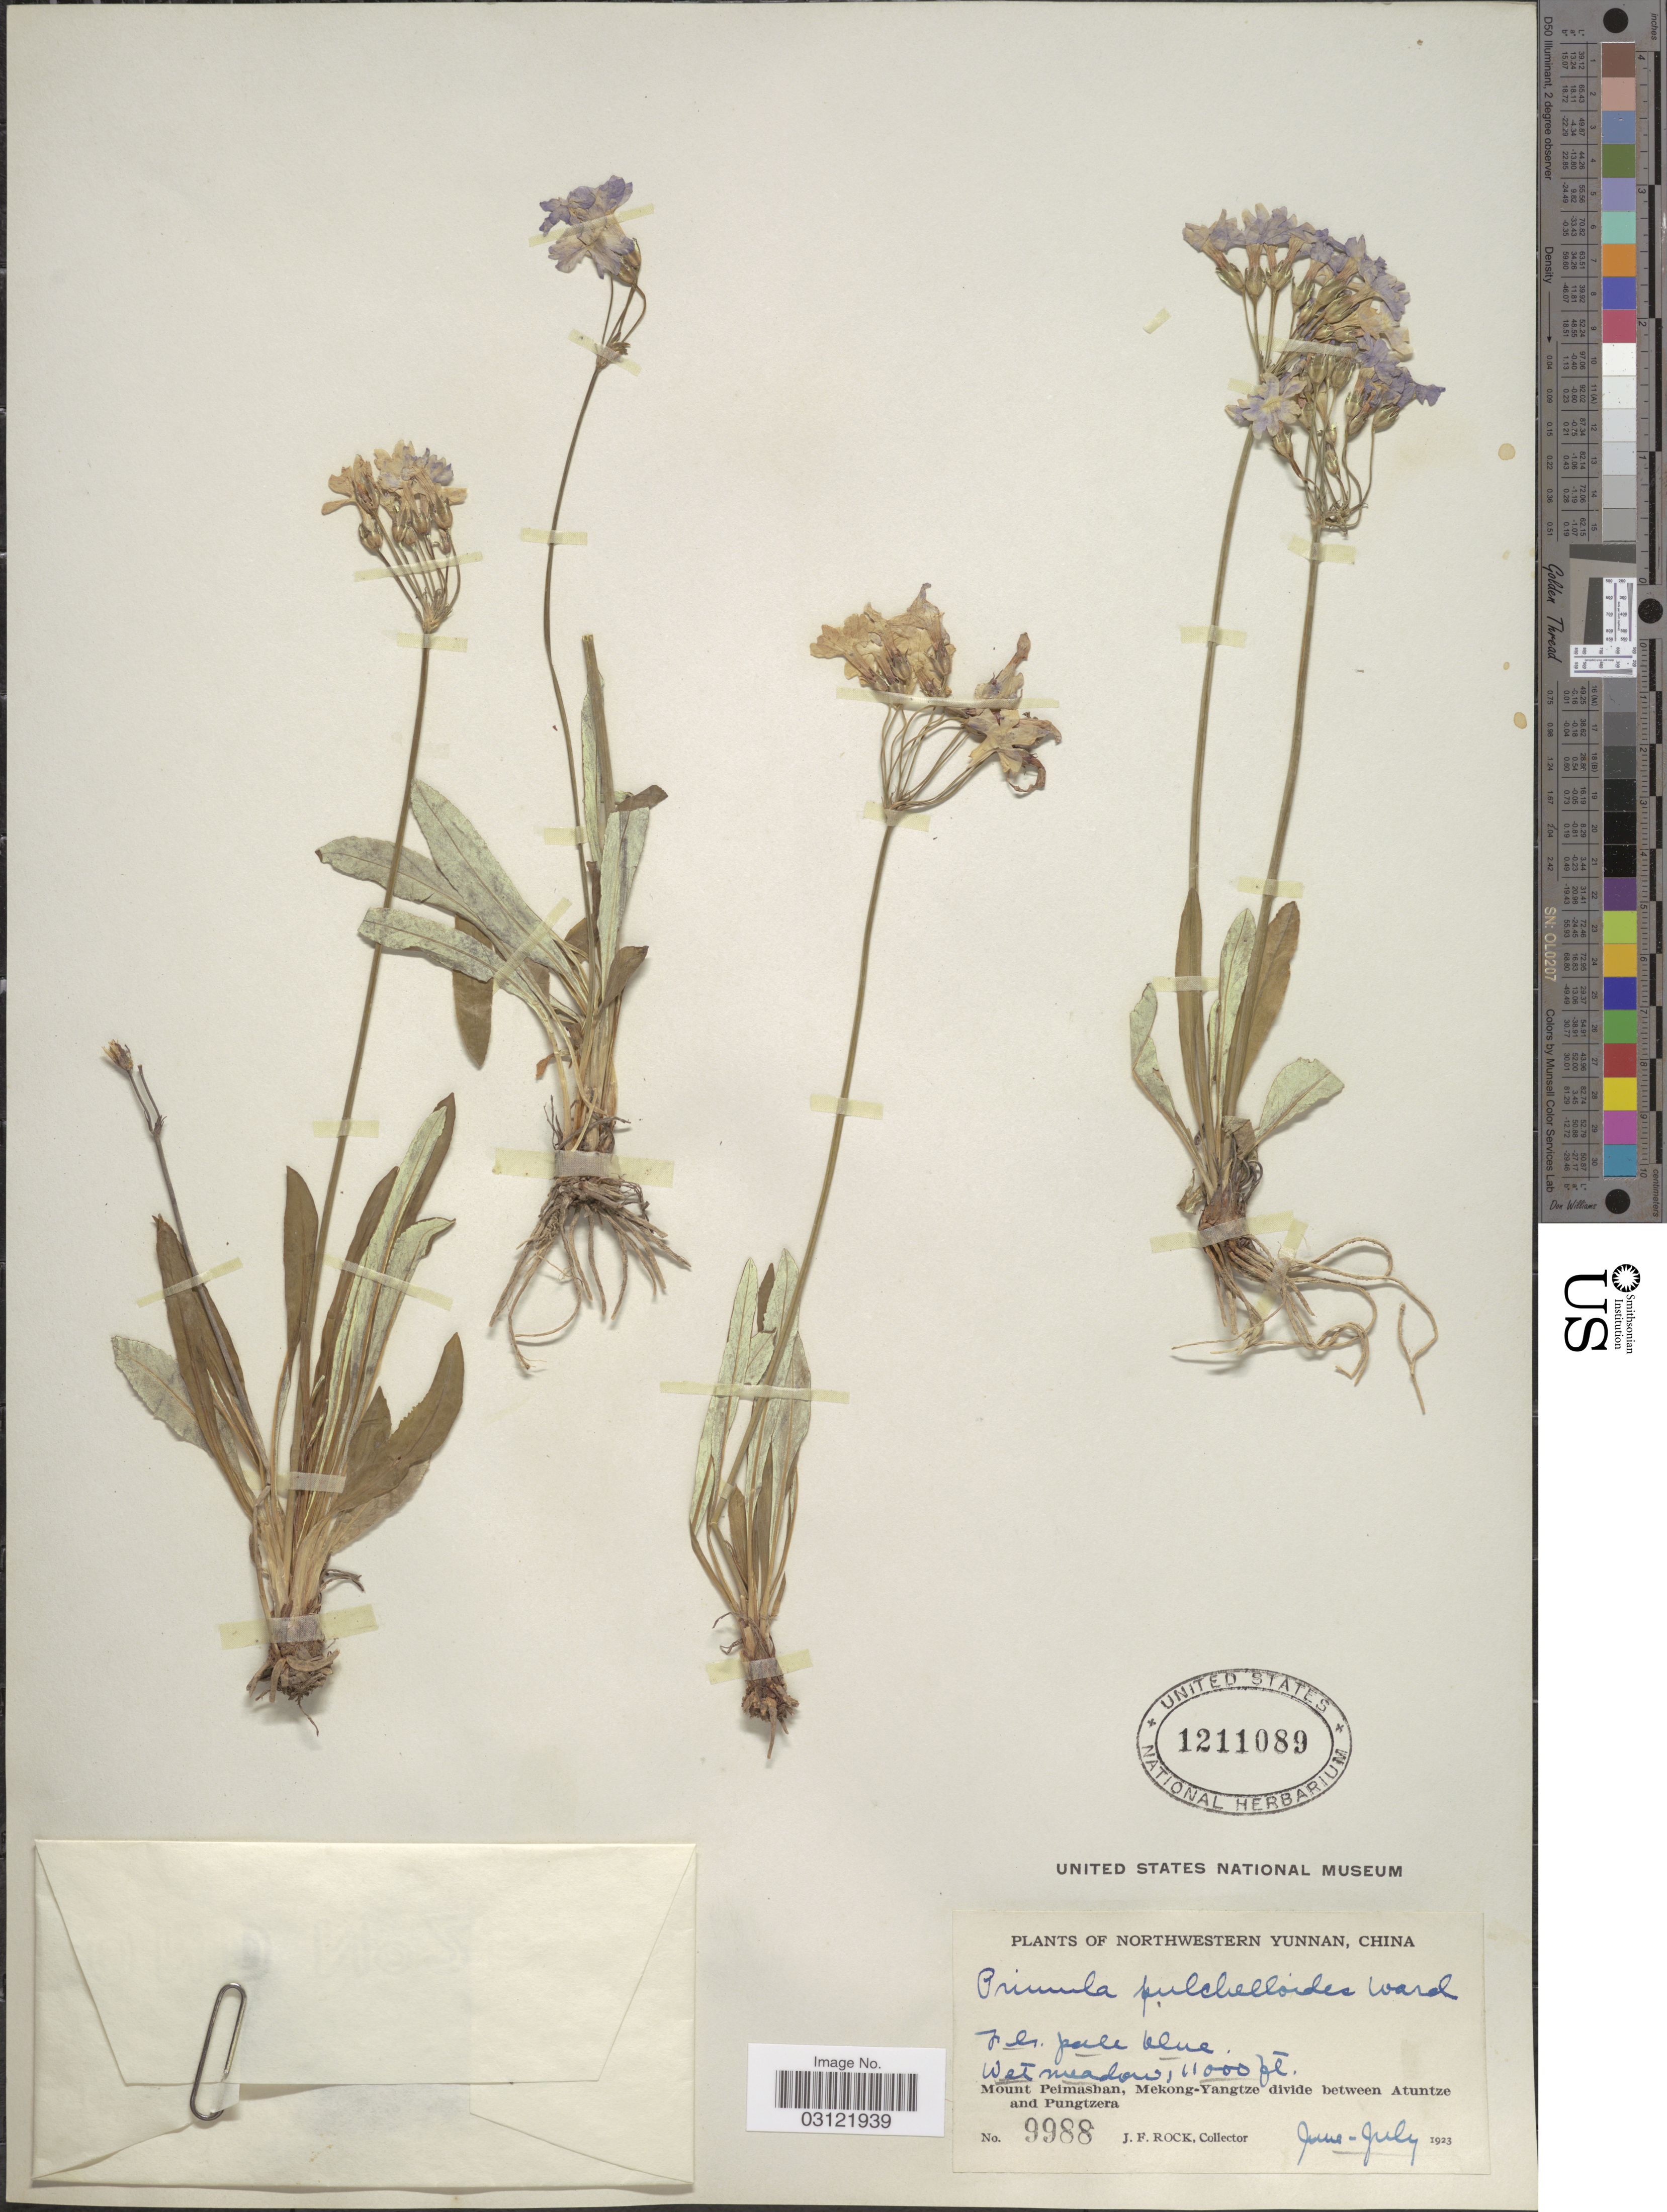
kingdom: Plantae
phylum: Tracheophyta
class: Magnoliopsida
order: Ericales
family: Primulaceae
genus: Primula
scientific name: Primula pulchelloides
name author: Kingdon-Ward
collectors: J. Rock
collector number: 9988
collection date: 1923-06/1923-07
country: China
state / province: Yunnan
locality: Northwestern Yunnan. Mount Peimashan, Mekong-Yangtze divide between Atuntze and Pungtzera.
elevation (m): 3353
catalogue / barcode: US 1211089